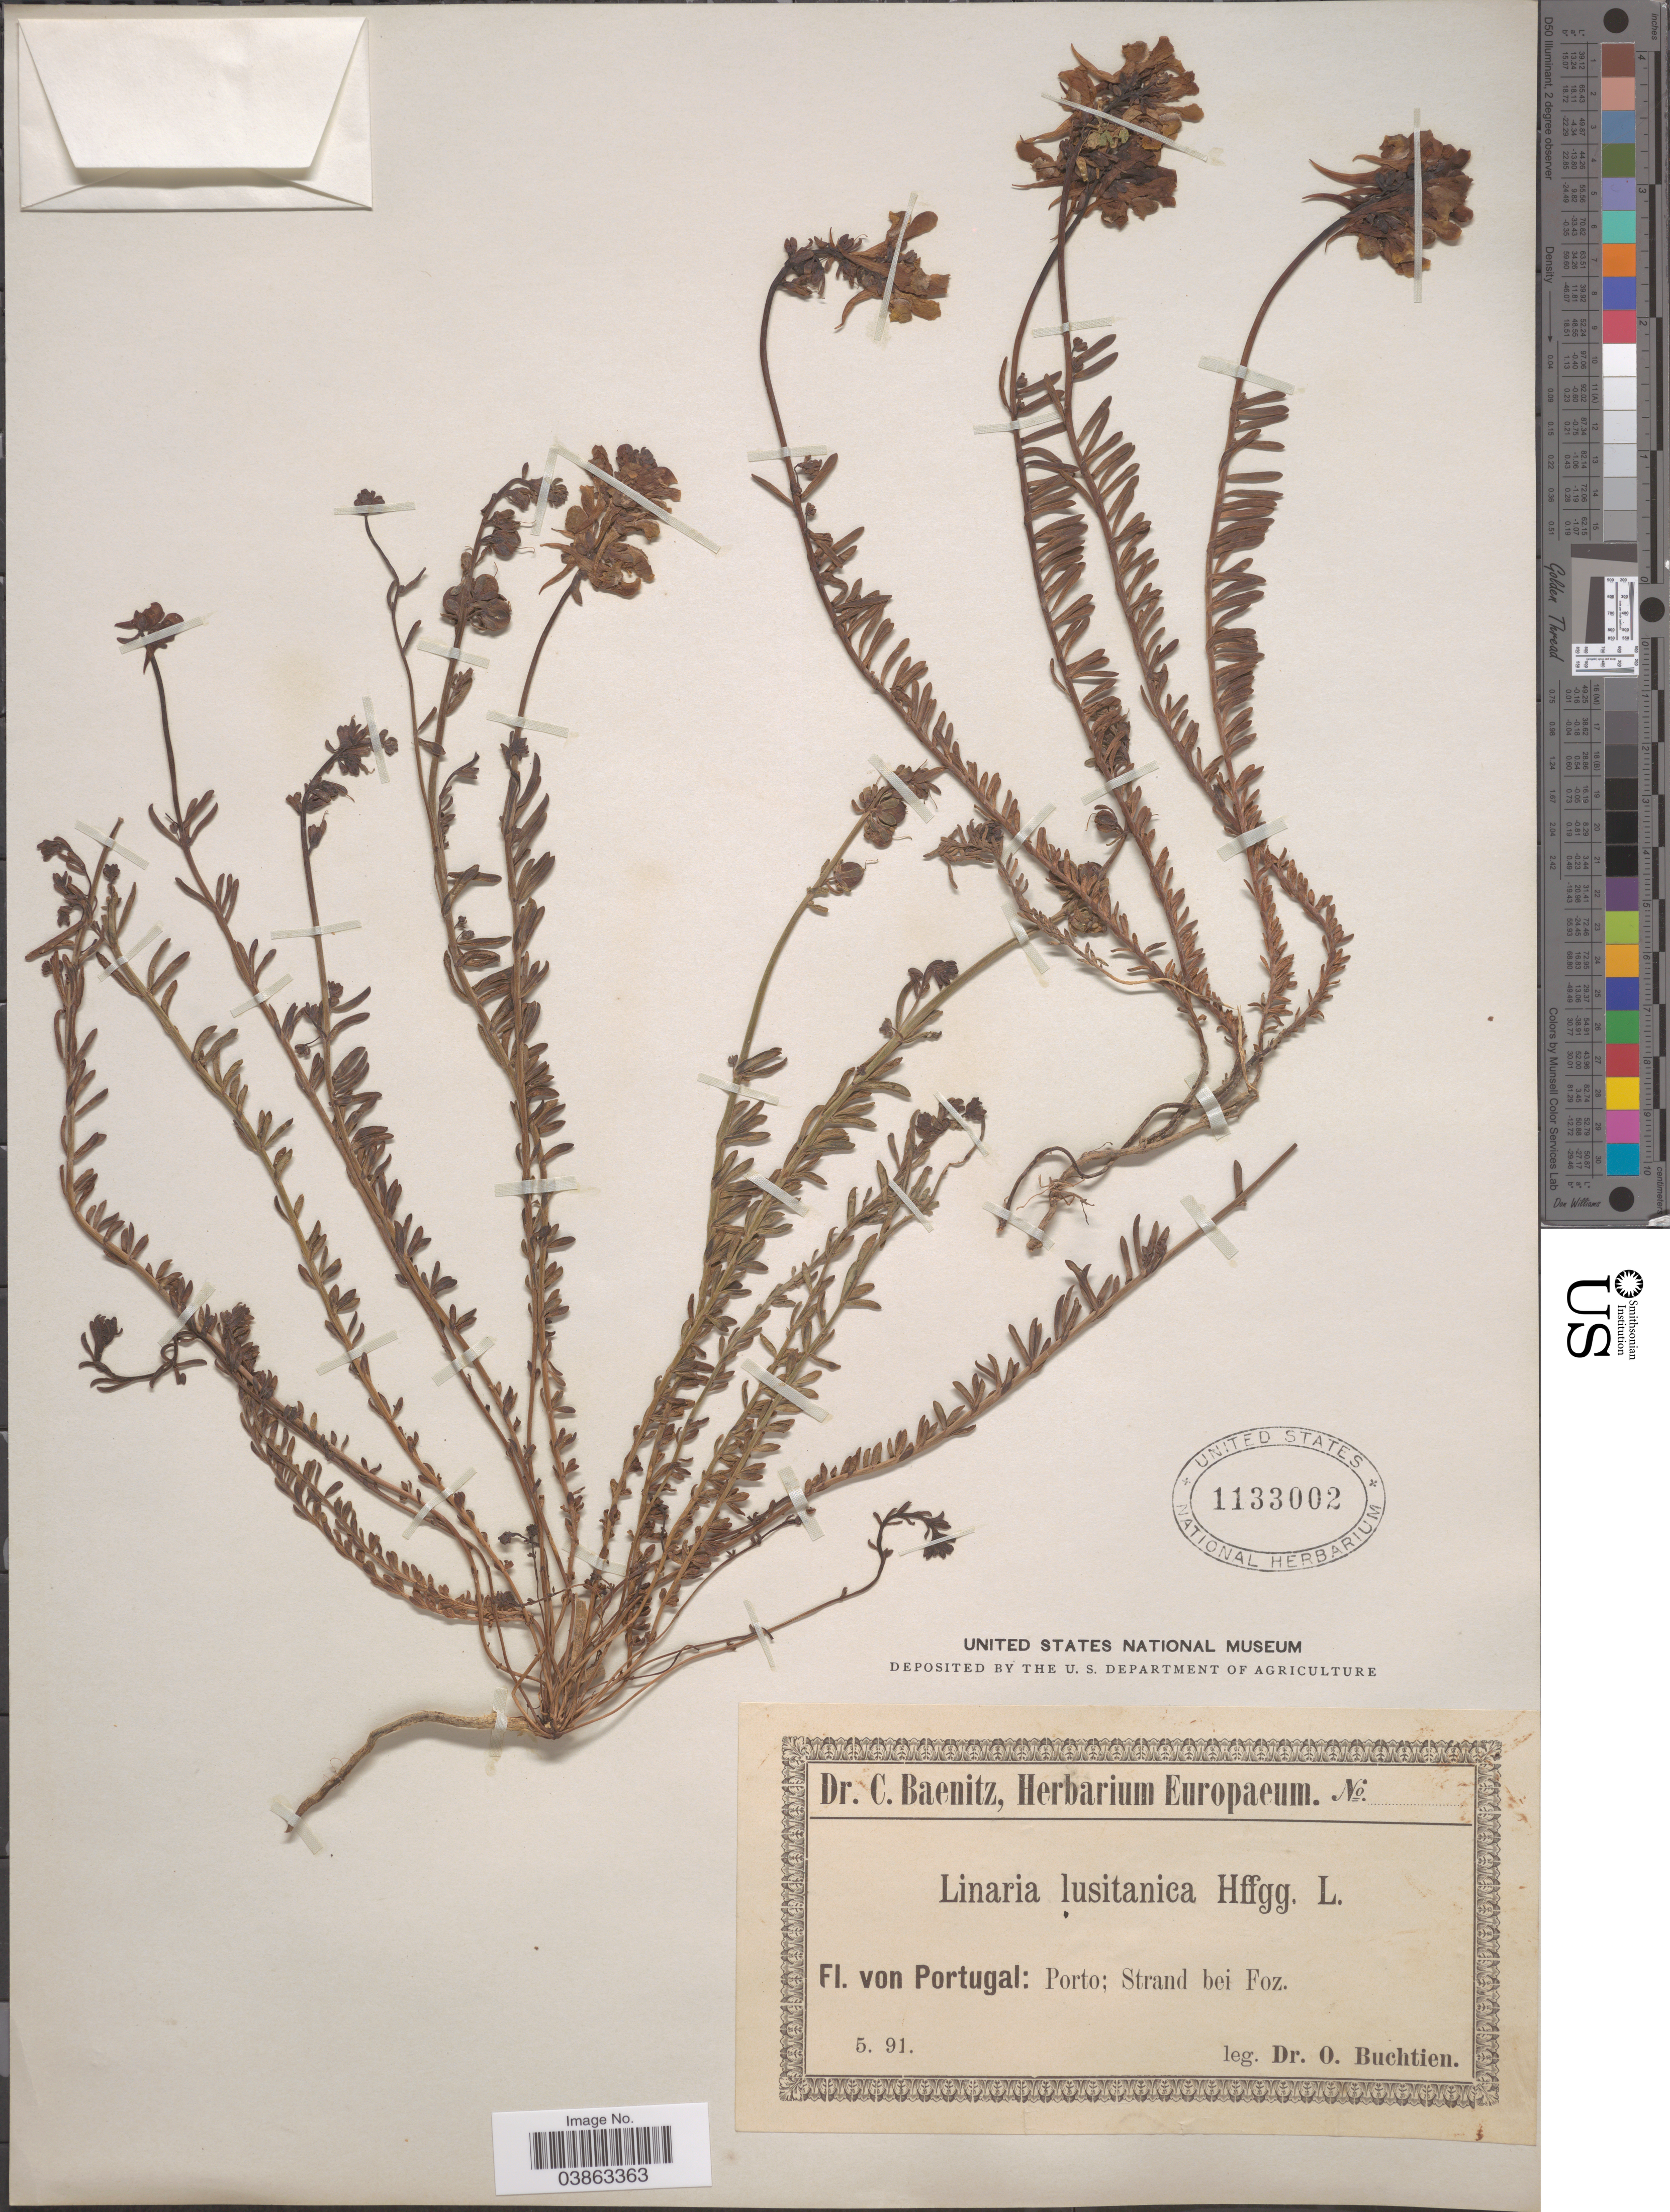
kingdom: Plantae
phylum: Tracheophyta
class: Magnoliopsida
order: Lamiales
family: Plantaginaceae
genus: Linaria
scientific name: Linaria lusitanica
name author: Hoffmanns. & Link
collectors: O. Buchtien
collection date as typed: Transcribed d/m/y: /5/91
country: Portugal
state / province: Porto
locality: Strand bei Foz.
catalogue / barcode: US 1133002